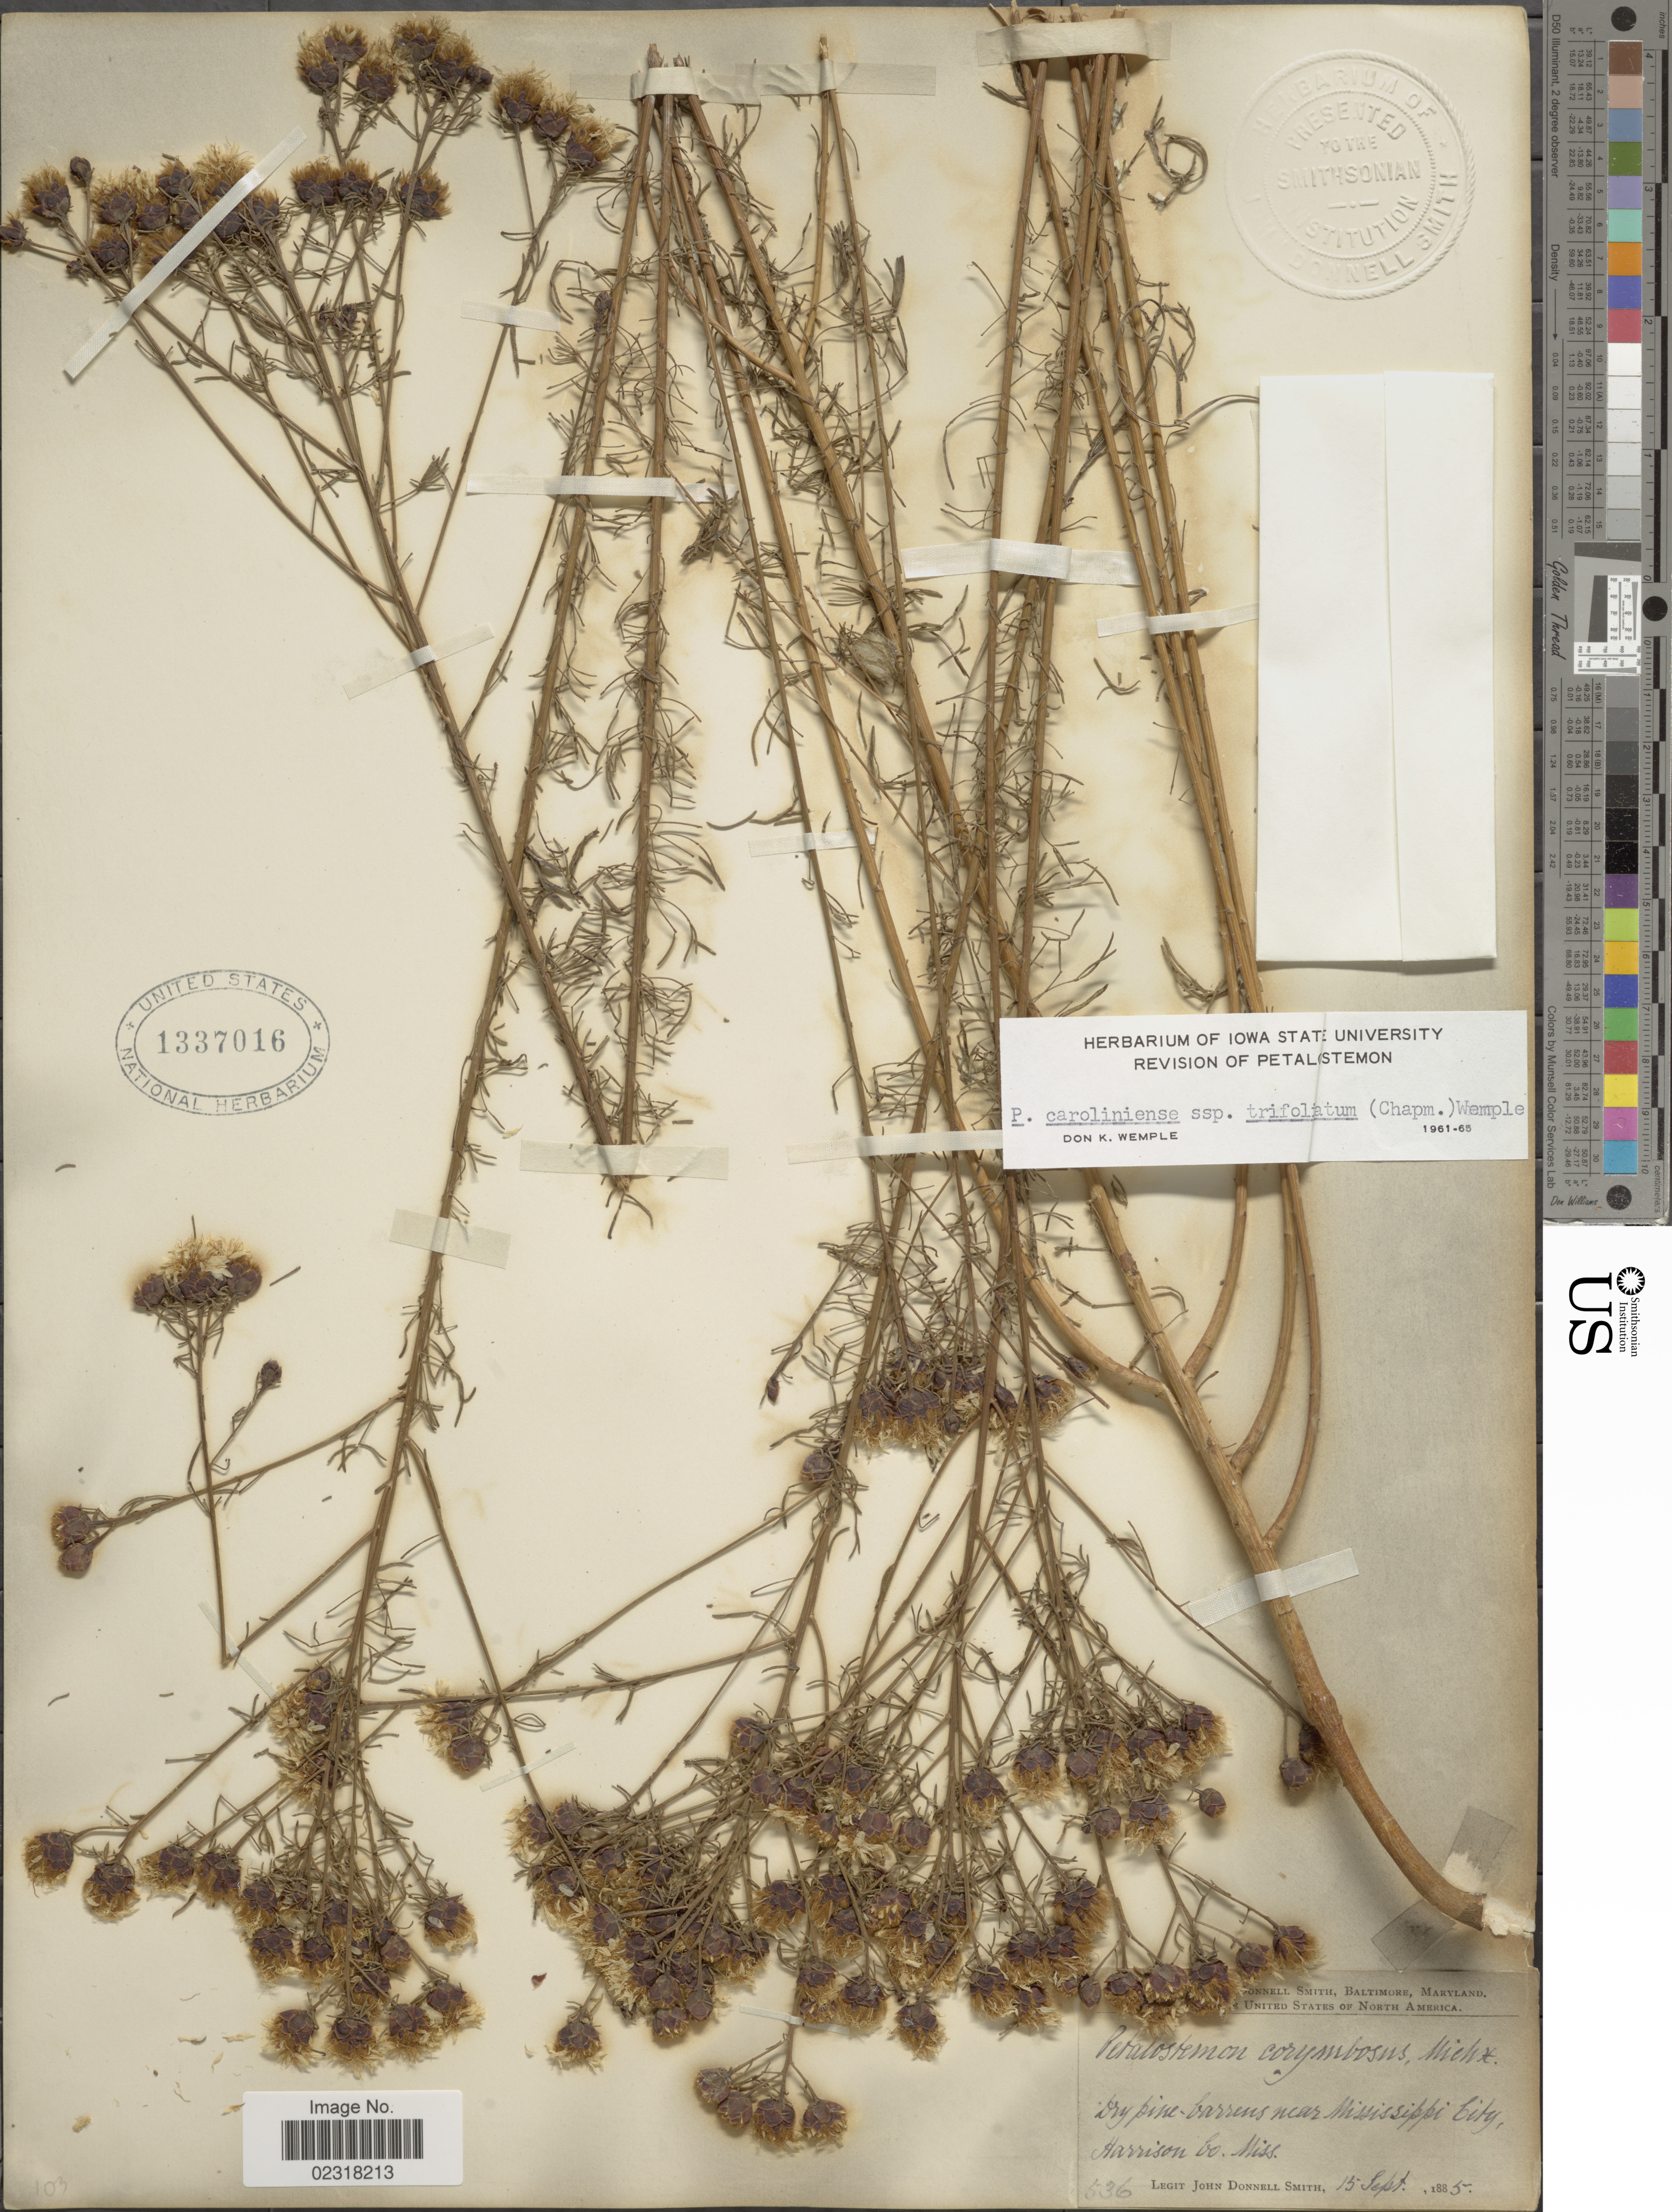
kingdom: Plantae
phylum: Tracheophyta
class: Magnoliopsida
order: Fabales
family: Fabaceae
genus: Dalea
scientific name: Dalea pinnata var. trifoliata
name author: (Chapman) Barneby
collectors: J. Donnell Smith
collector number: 536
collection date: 1885-09-15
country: United States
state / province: Mississippi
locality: Dry pine barrens near Mississippi City, Harrison Co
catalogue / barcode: US 1337016